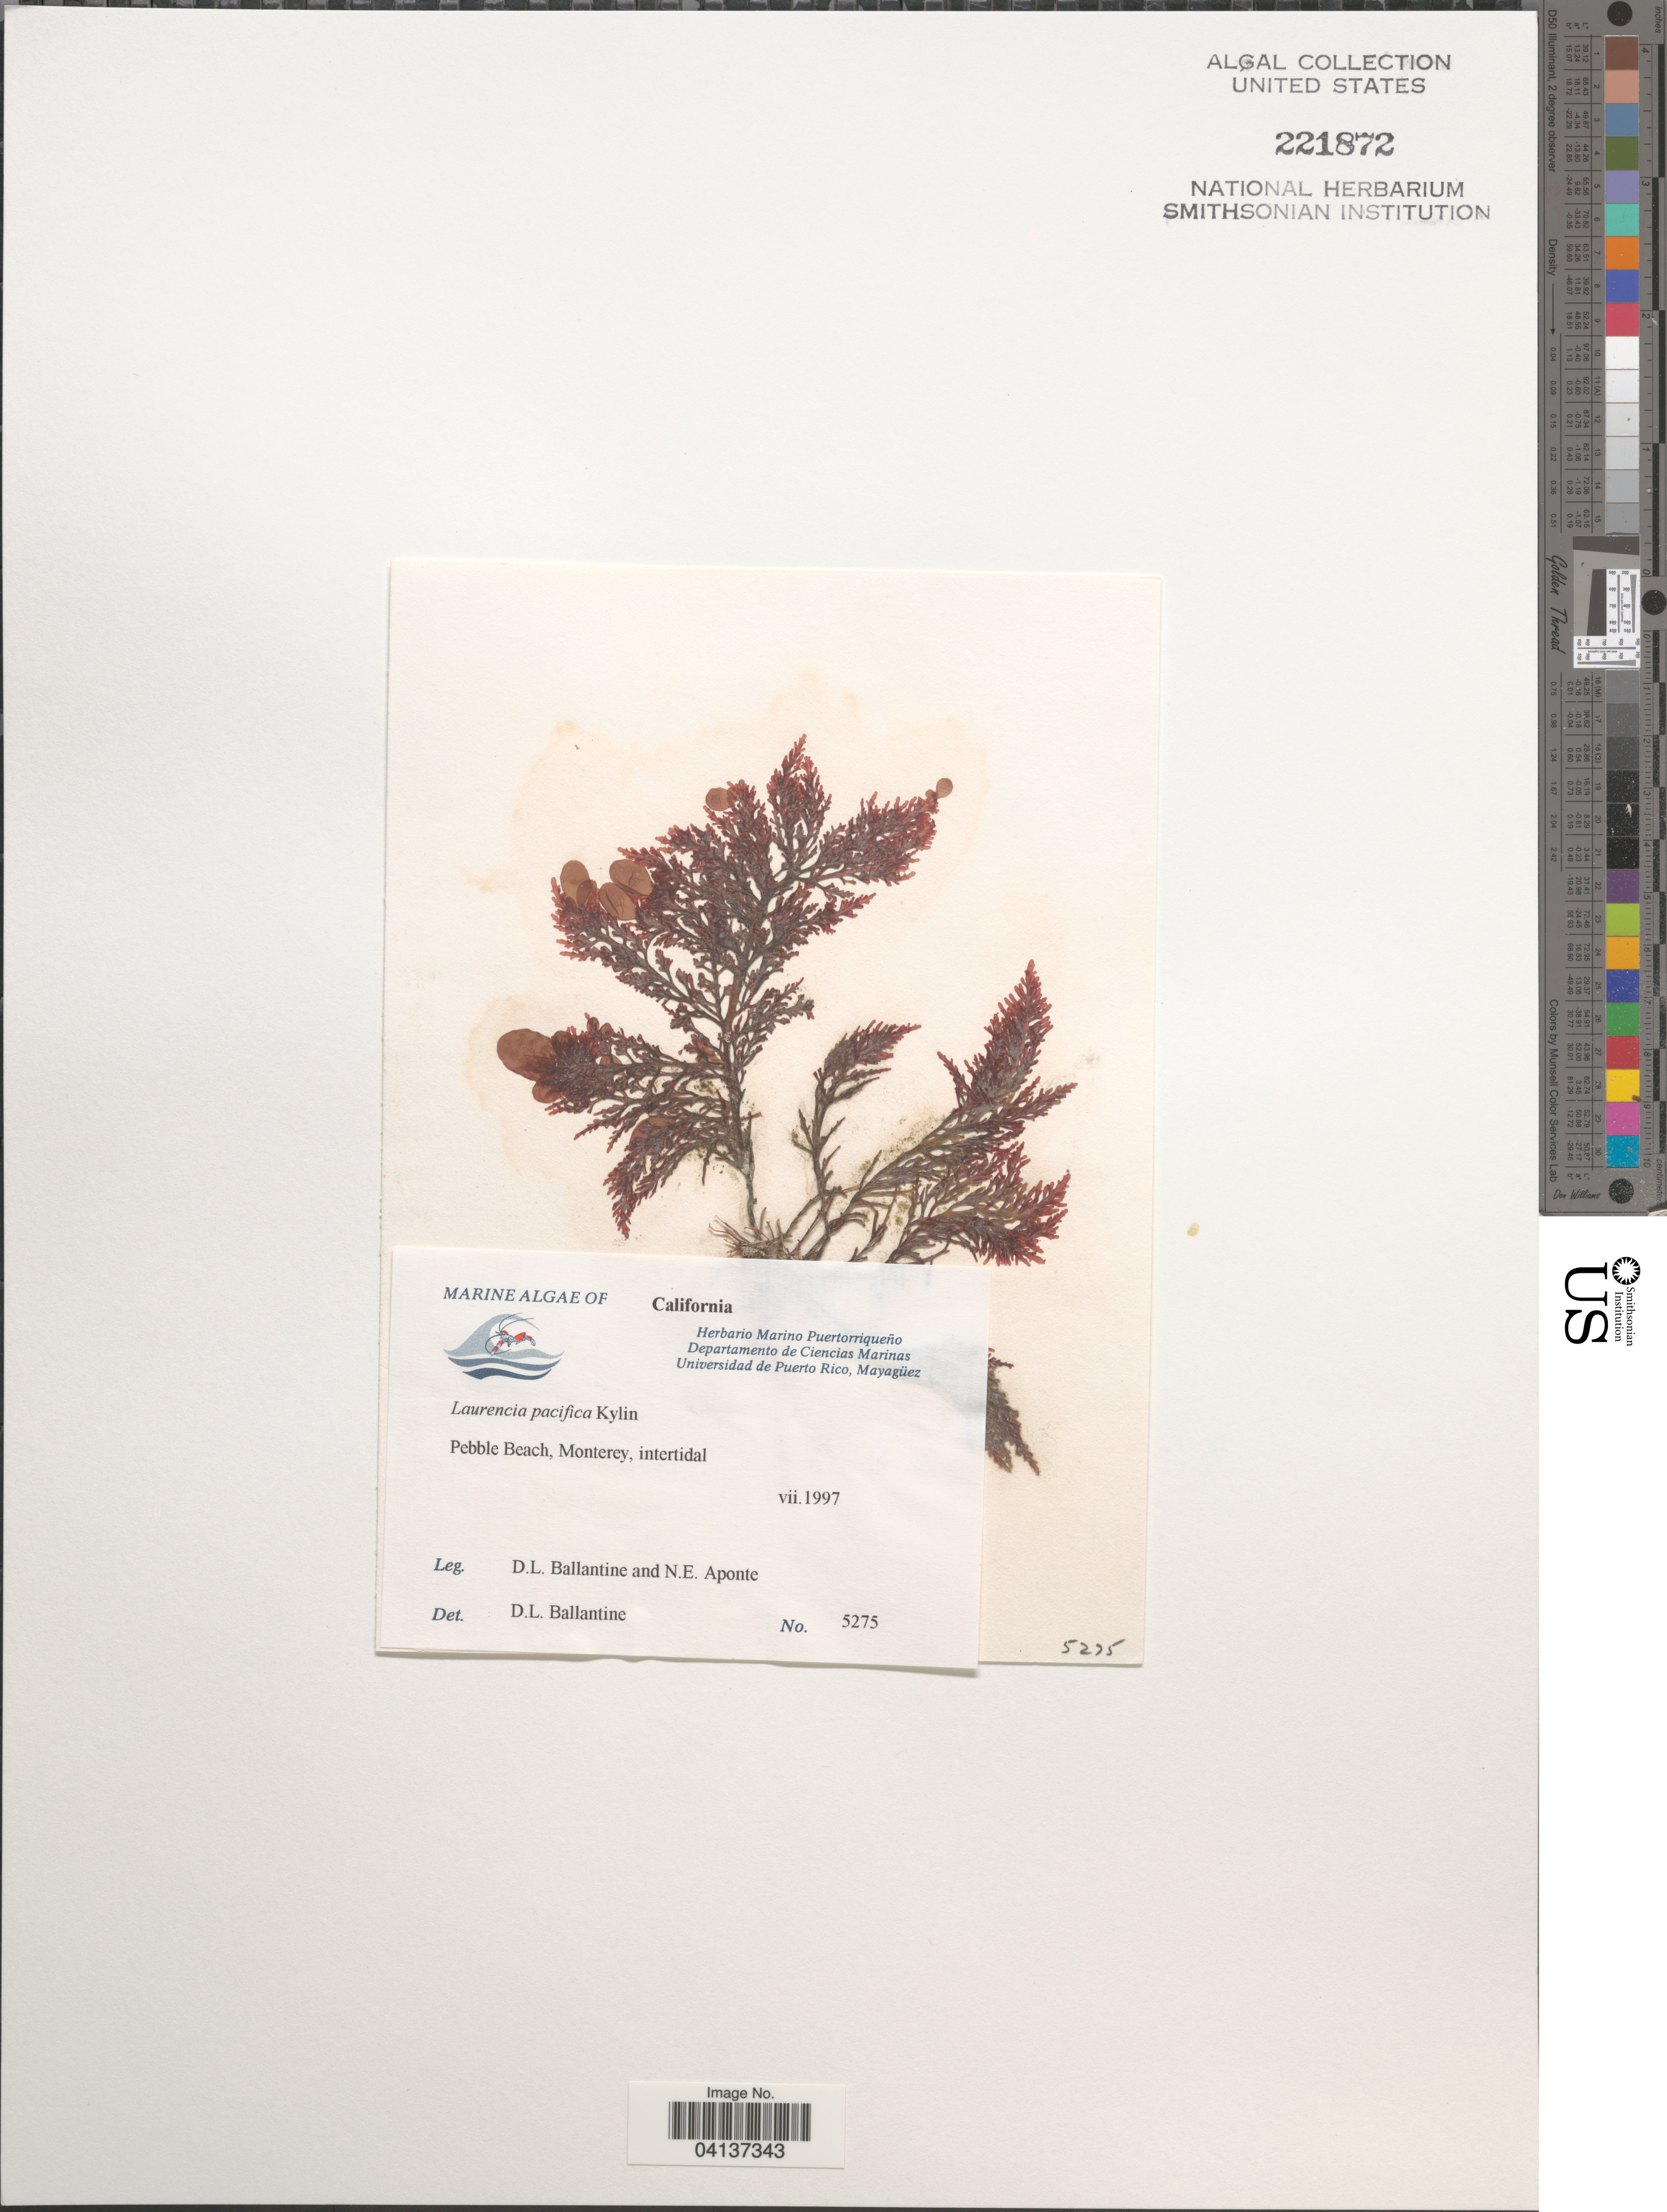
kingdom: Plantae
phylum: Rhodophyta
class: Florideophyceae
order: Ceramiales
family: Rhodomelaceae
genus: Laurencia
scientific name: Laurencia pacifica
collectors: D.L. Ballantine & N. E. Aponte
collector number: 5275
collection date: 1997-07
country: United States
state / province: California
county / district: Monterey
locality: Pebble Beach, Monterey.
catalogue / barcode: US 221872